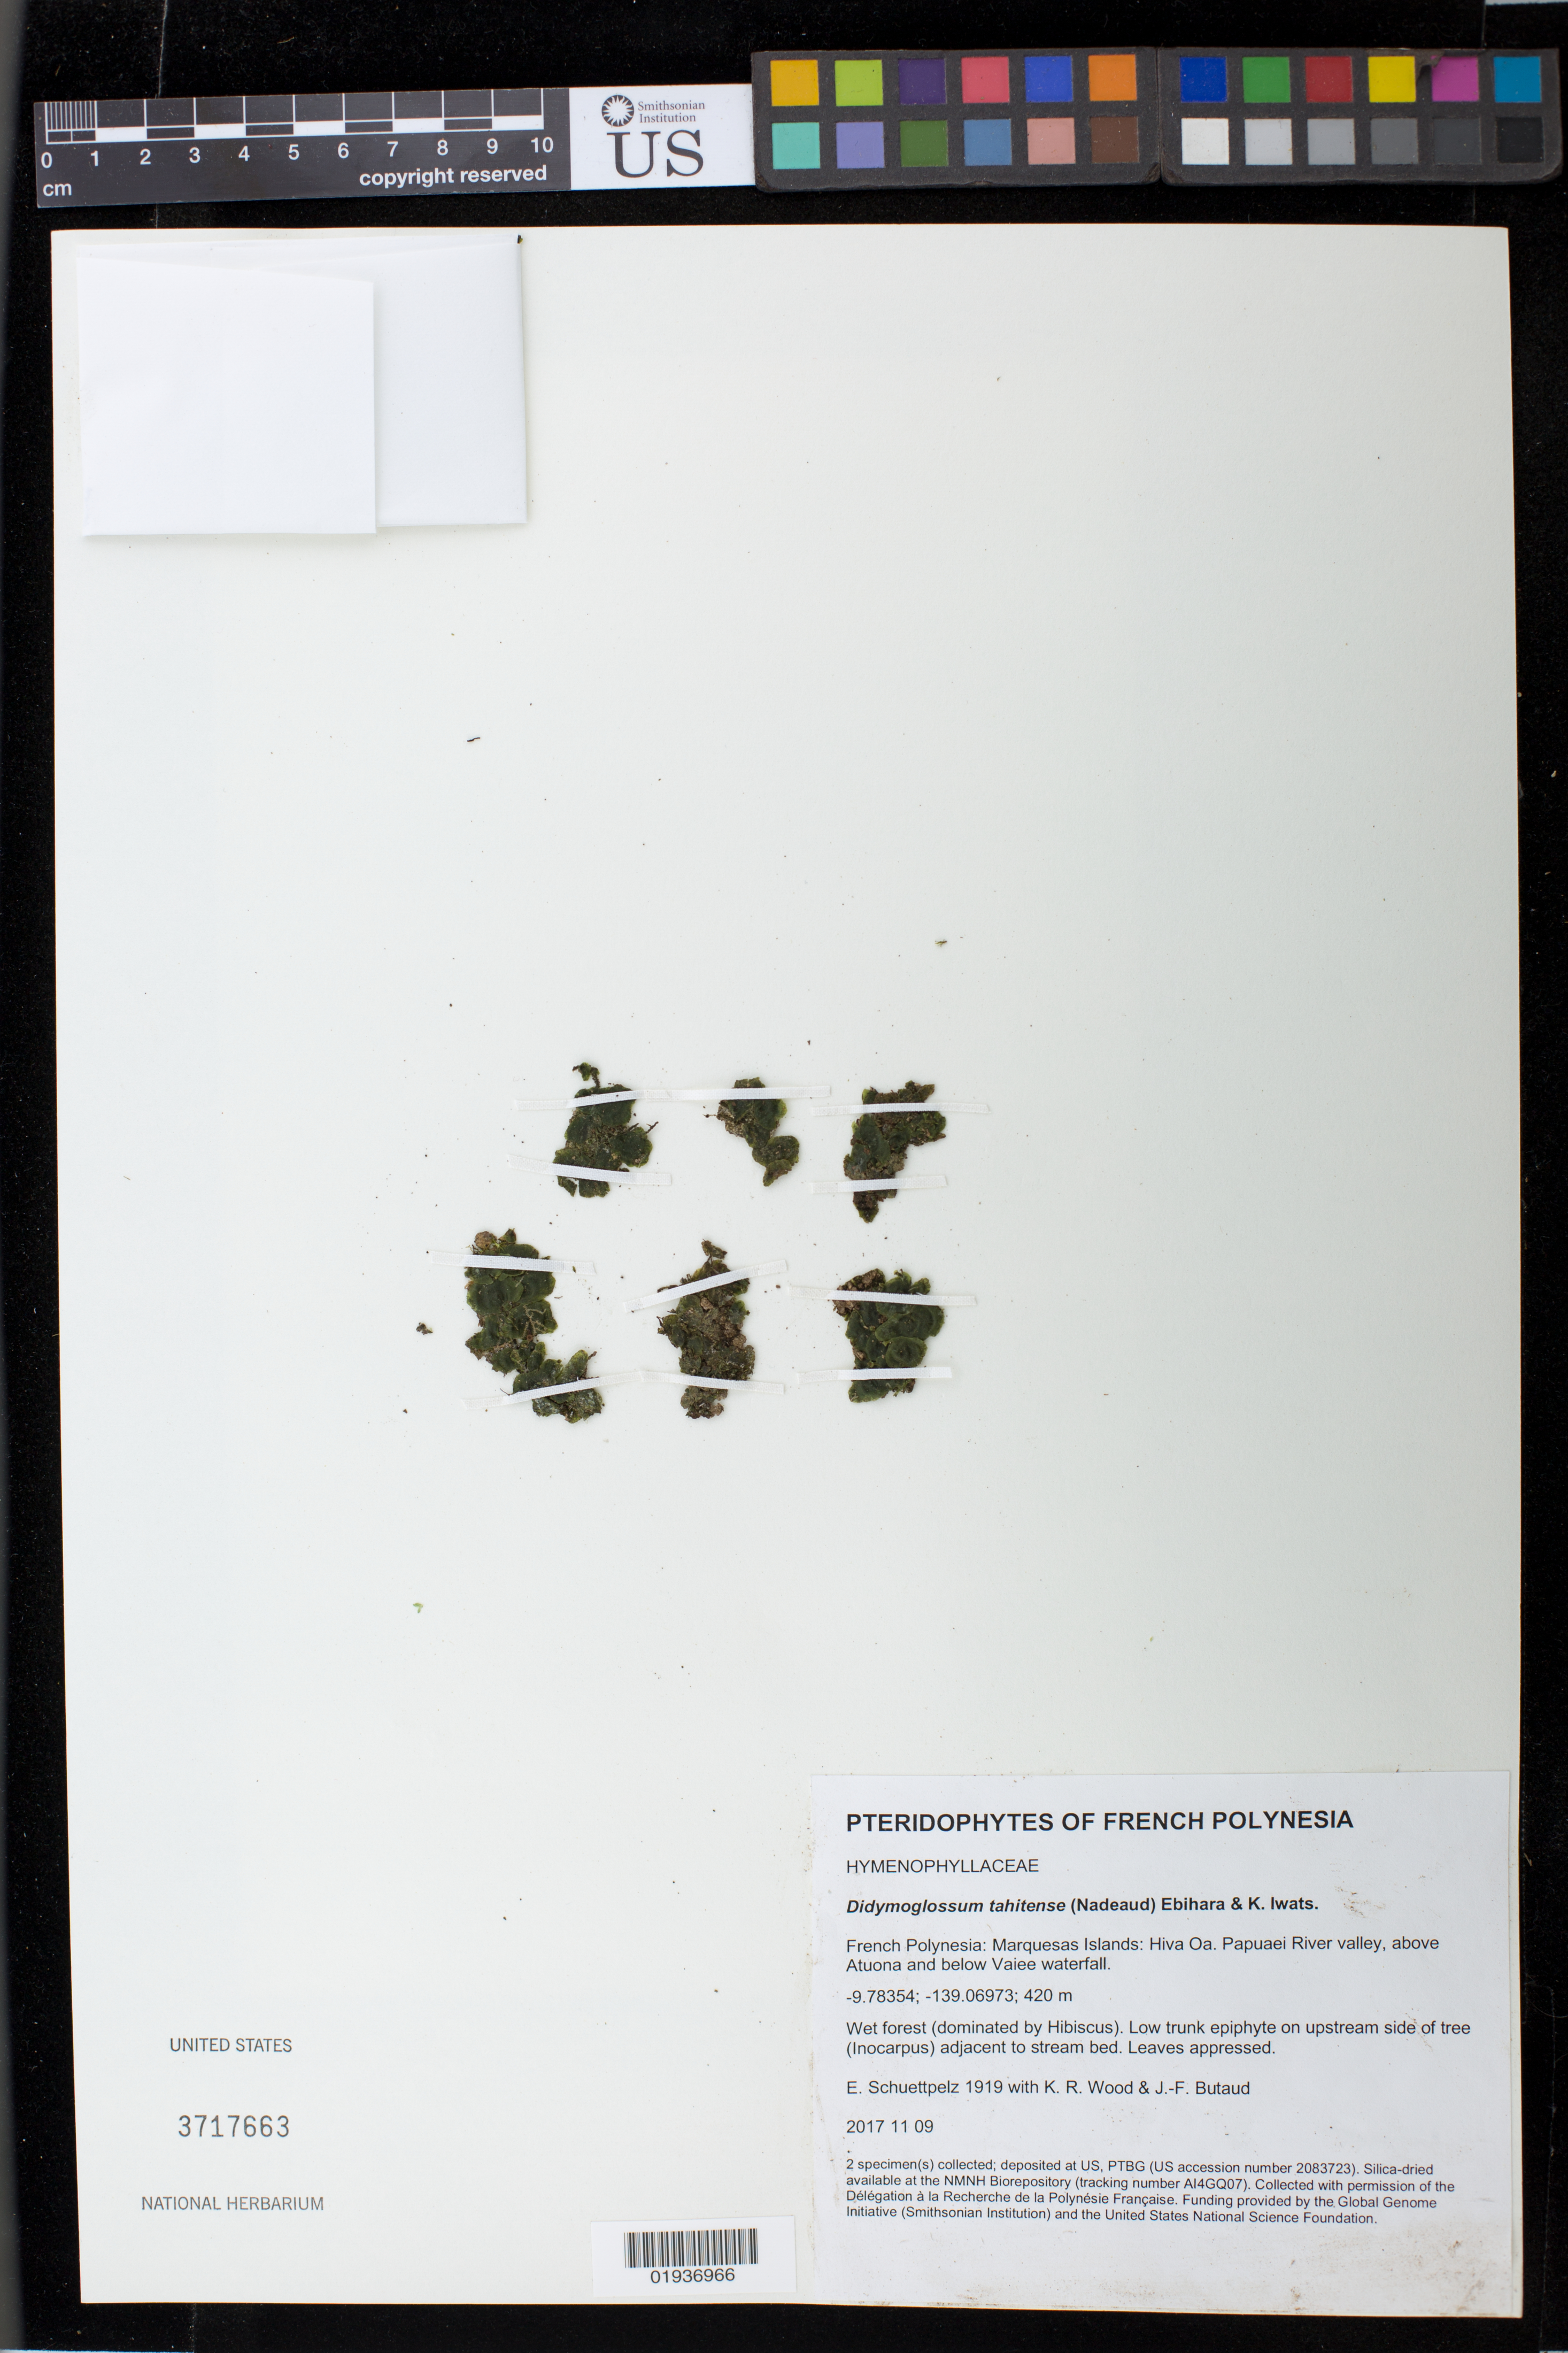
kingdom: Plantae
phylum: Tracheophyta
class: Polypodiopsida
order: Hymenophyllales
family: Hymenophyllaceae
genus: Didymoglossum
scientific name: Didymoglossum tahitense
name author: (Nadeaud) Ebihara & K. Iwats.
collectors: E. Schuettpelz, K. R. Wood & J. -F. Butaud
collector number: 1919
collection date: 2017-11-09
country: French Polynesia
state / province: Marquesas Islands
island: Hiva Oa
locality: Papuaei River valley, above Atuona and below Vaiee waterfall.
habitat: Wet forest (dominated by Hibiscus).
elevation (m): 420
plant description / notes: Collected with permission of the Délégation à la Recherche de la Polynésie Française. Funding provided by the Global Genome Initiative (Smithsonian Institution) and the United States National Science Foundation. Silica dried tissue stored at AI4GQ07 in the NMNH Biorepository, Smithsonian Institution.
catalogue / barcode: US 3717663